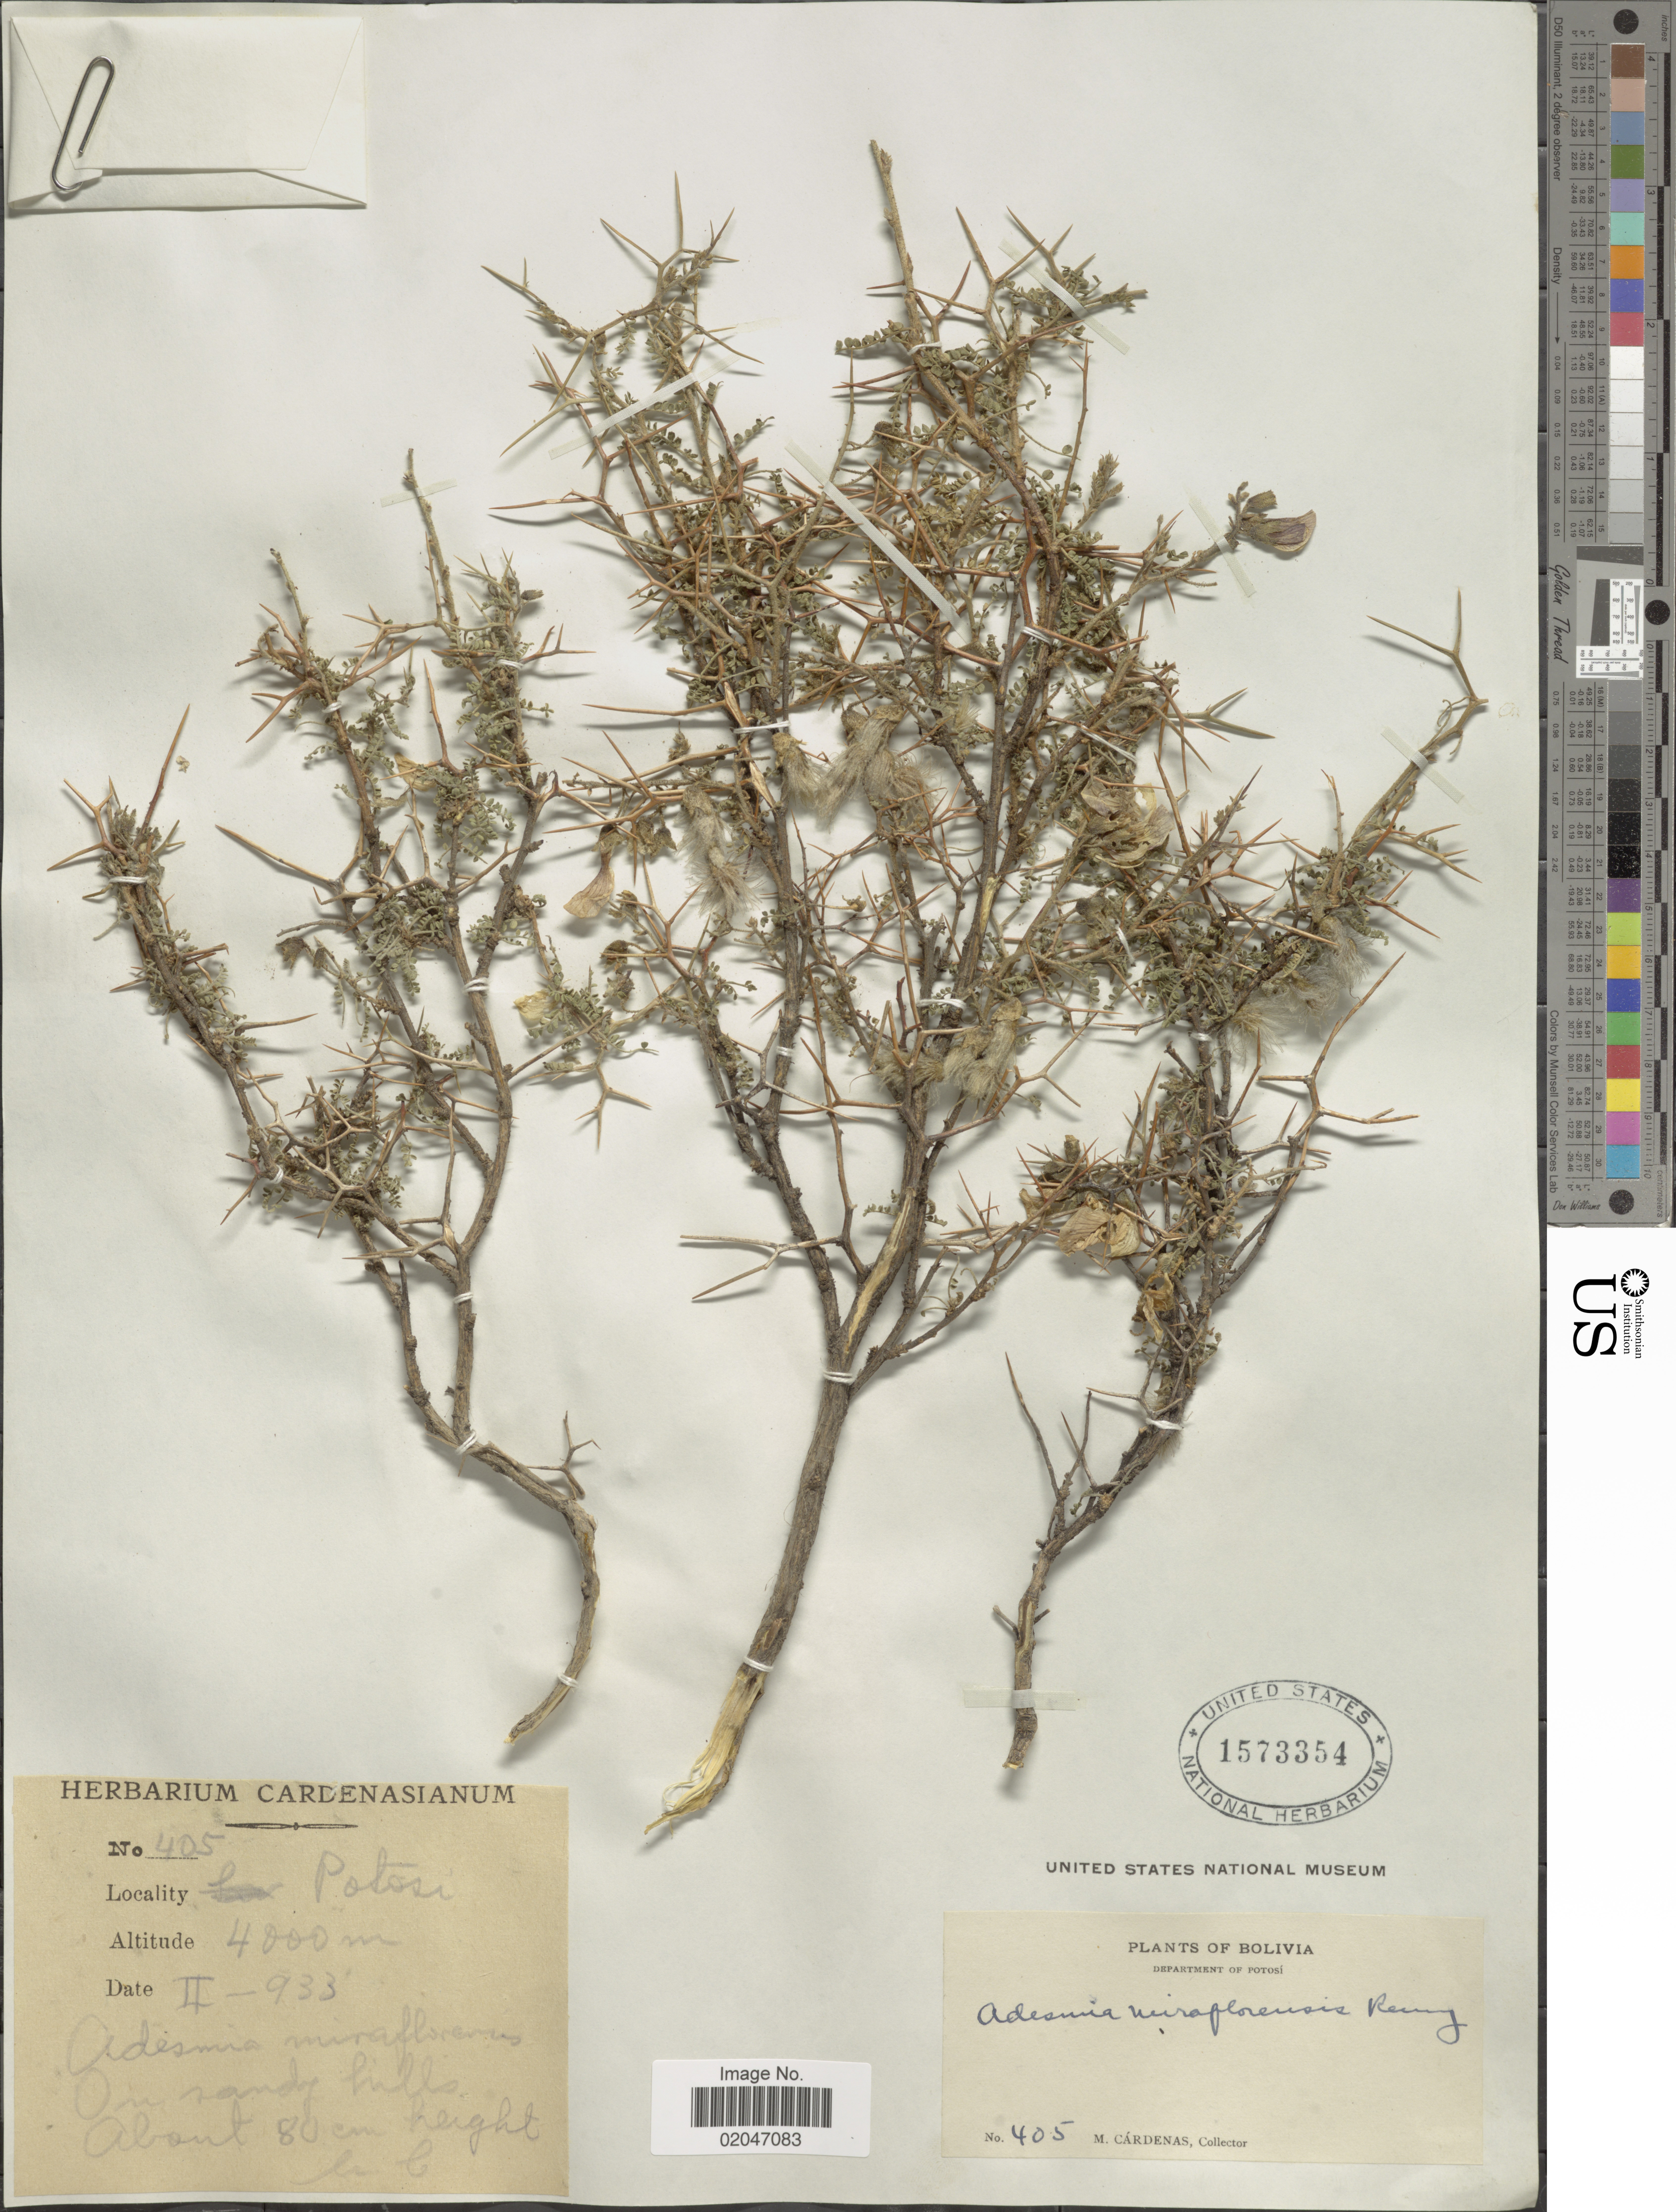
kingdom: Plantae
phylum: Tracheophyta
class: Magnoliopsida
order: Fabales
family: Fabaceae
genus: Adesmia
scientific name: Adesmia miraflorensis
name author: Remy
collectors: M. Cárdenas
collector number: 405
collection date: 1933-02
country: Bolivia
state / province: Potosi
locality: Potosi, on sandy hills.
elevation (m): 4000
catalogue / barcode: US 1573354